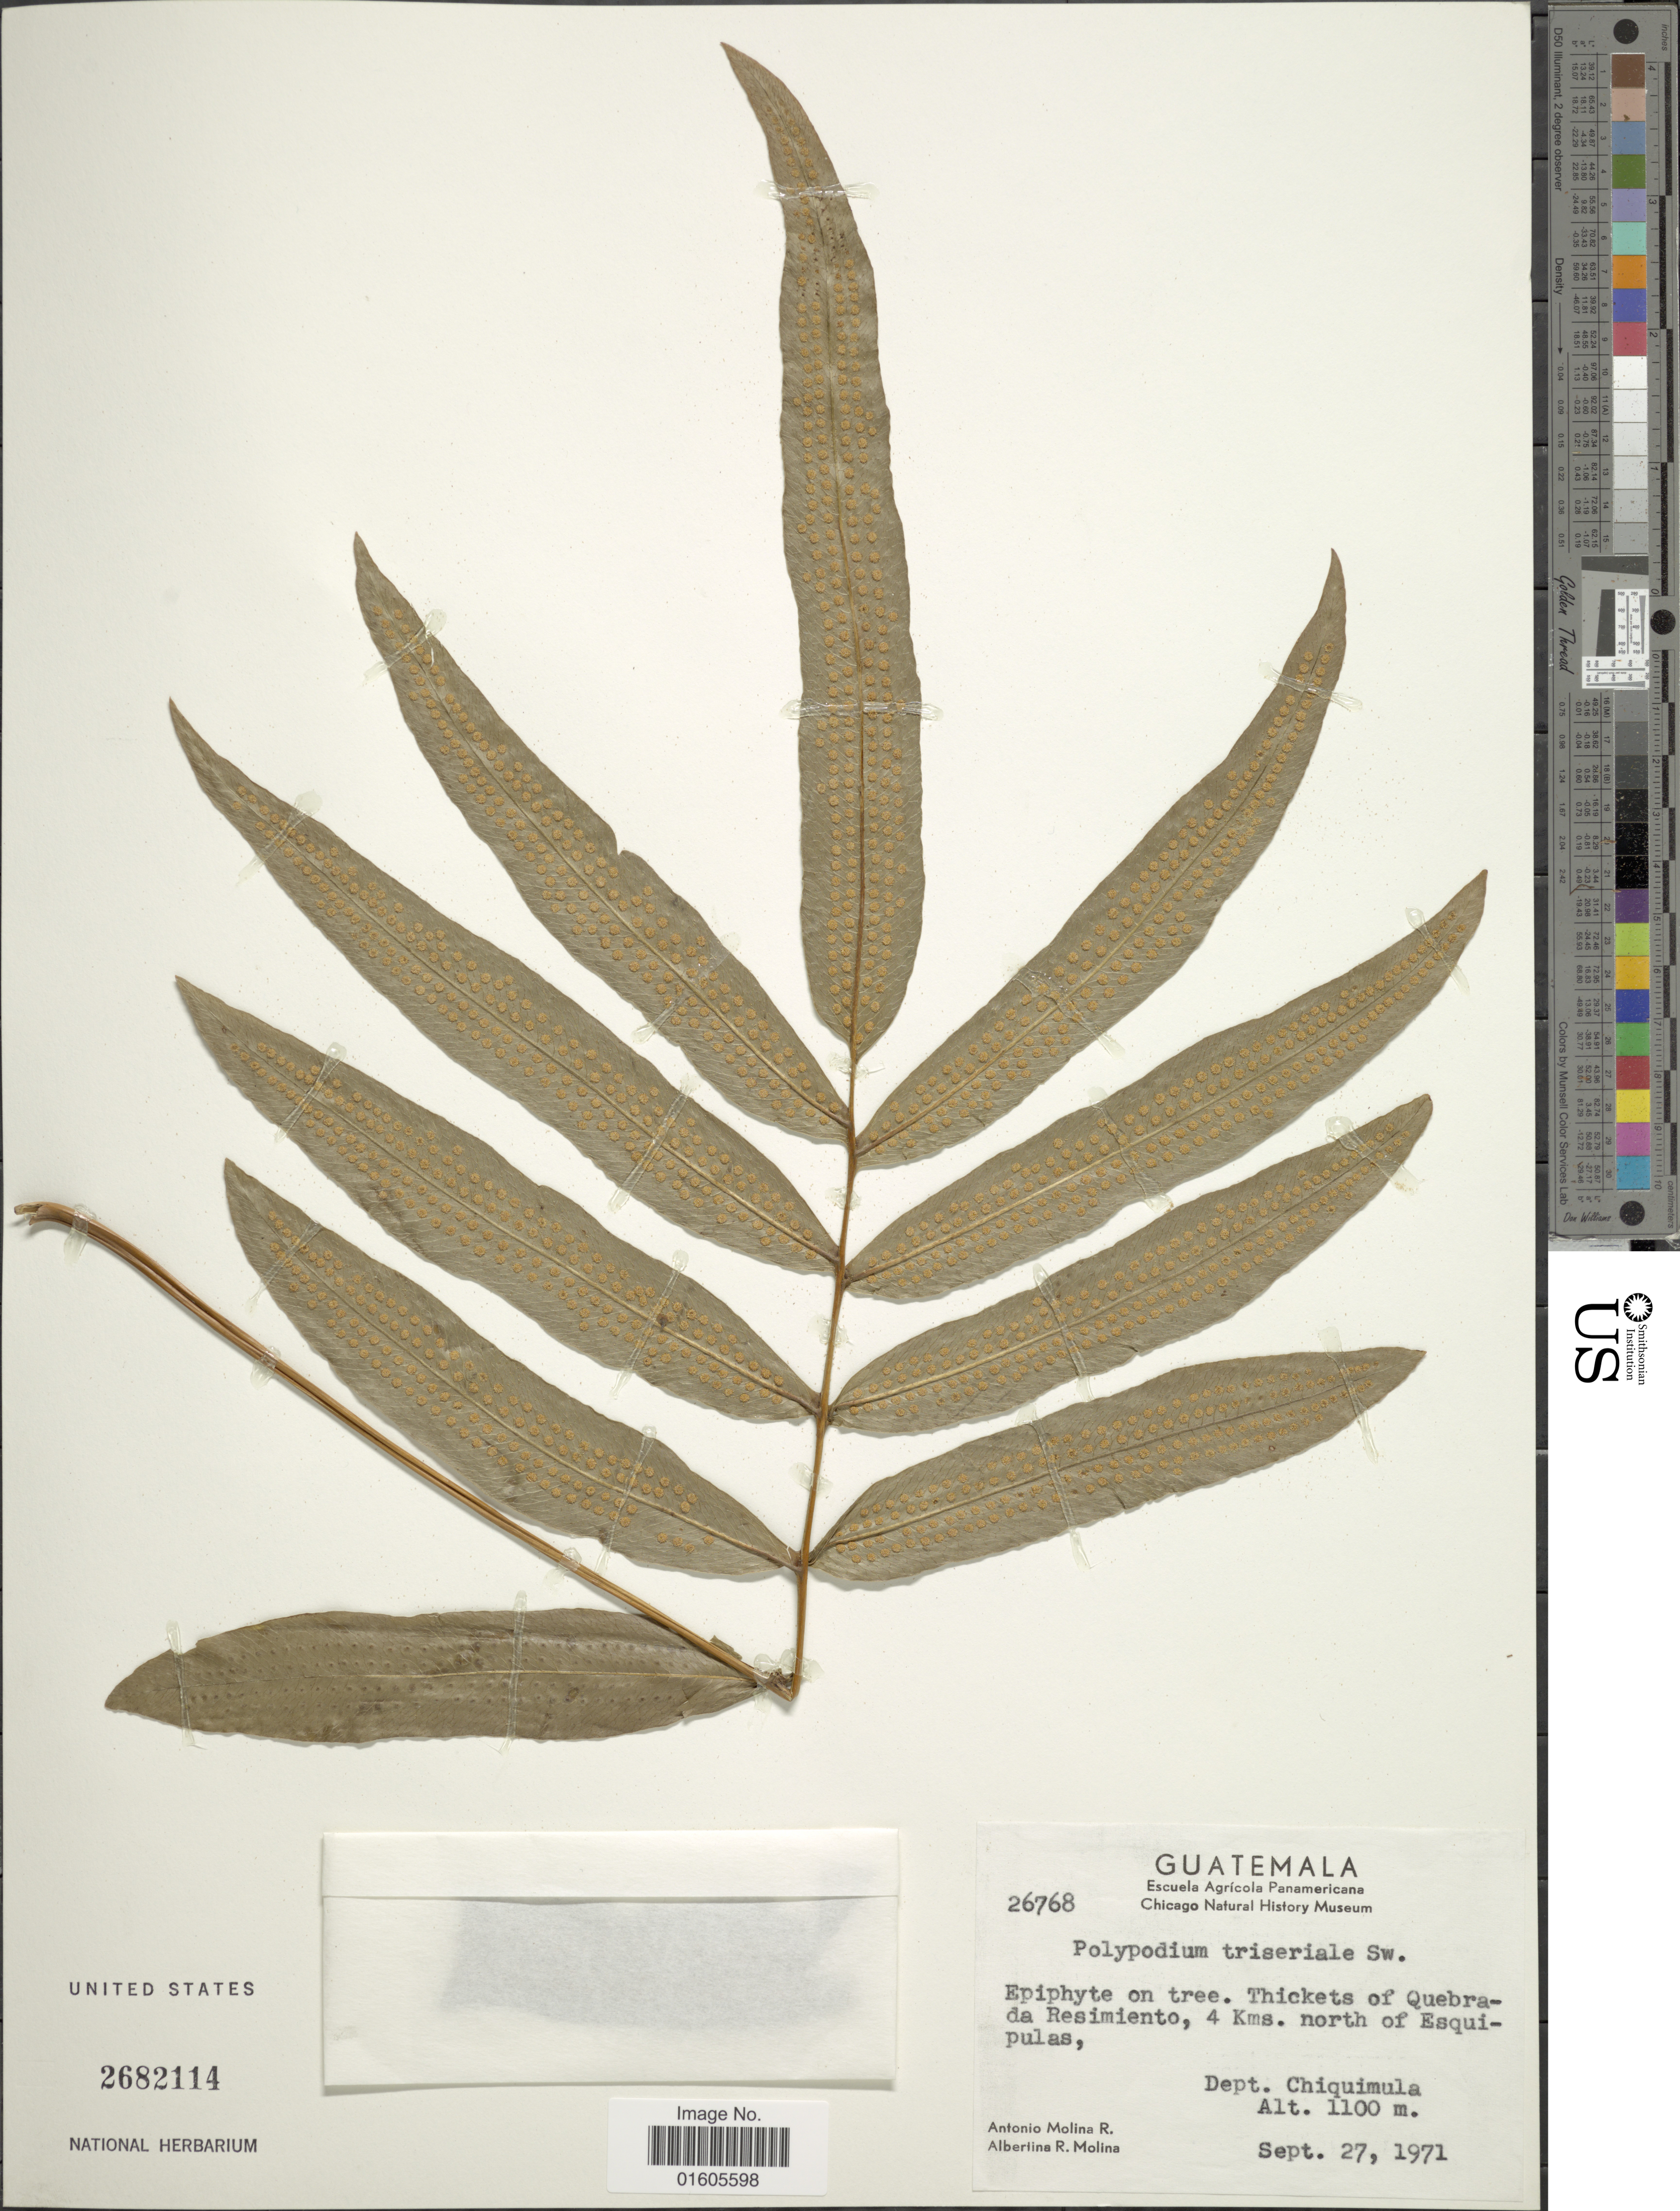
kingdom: Plantae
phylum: Tracheophyta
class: Polypodiopsida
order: Polypodiales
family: Polypodiaceae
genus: Serpocaulon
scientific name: Serpocaulon triseriale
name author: (Sw.) A.R. Sm.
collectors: A. Molina R. & A. R. Molina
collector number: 26768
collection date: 1971-09-27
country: Guatemala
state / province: Chiquimula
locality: Thickets of Quebrada Resimiento, 4 Kms. north of Esquipulas, Dept Chiquimula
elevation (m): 1100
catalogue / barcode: US 2682114